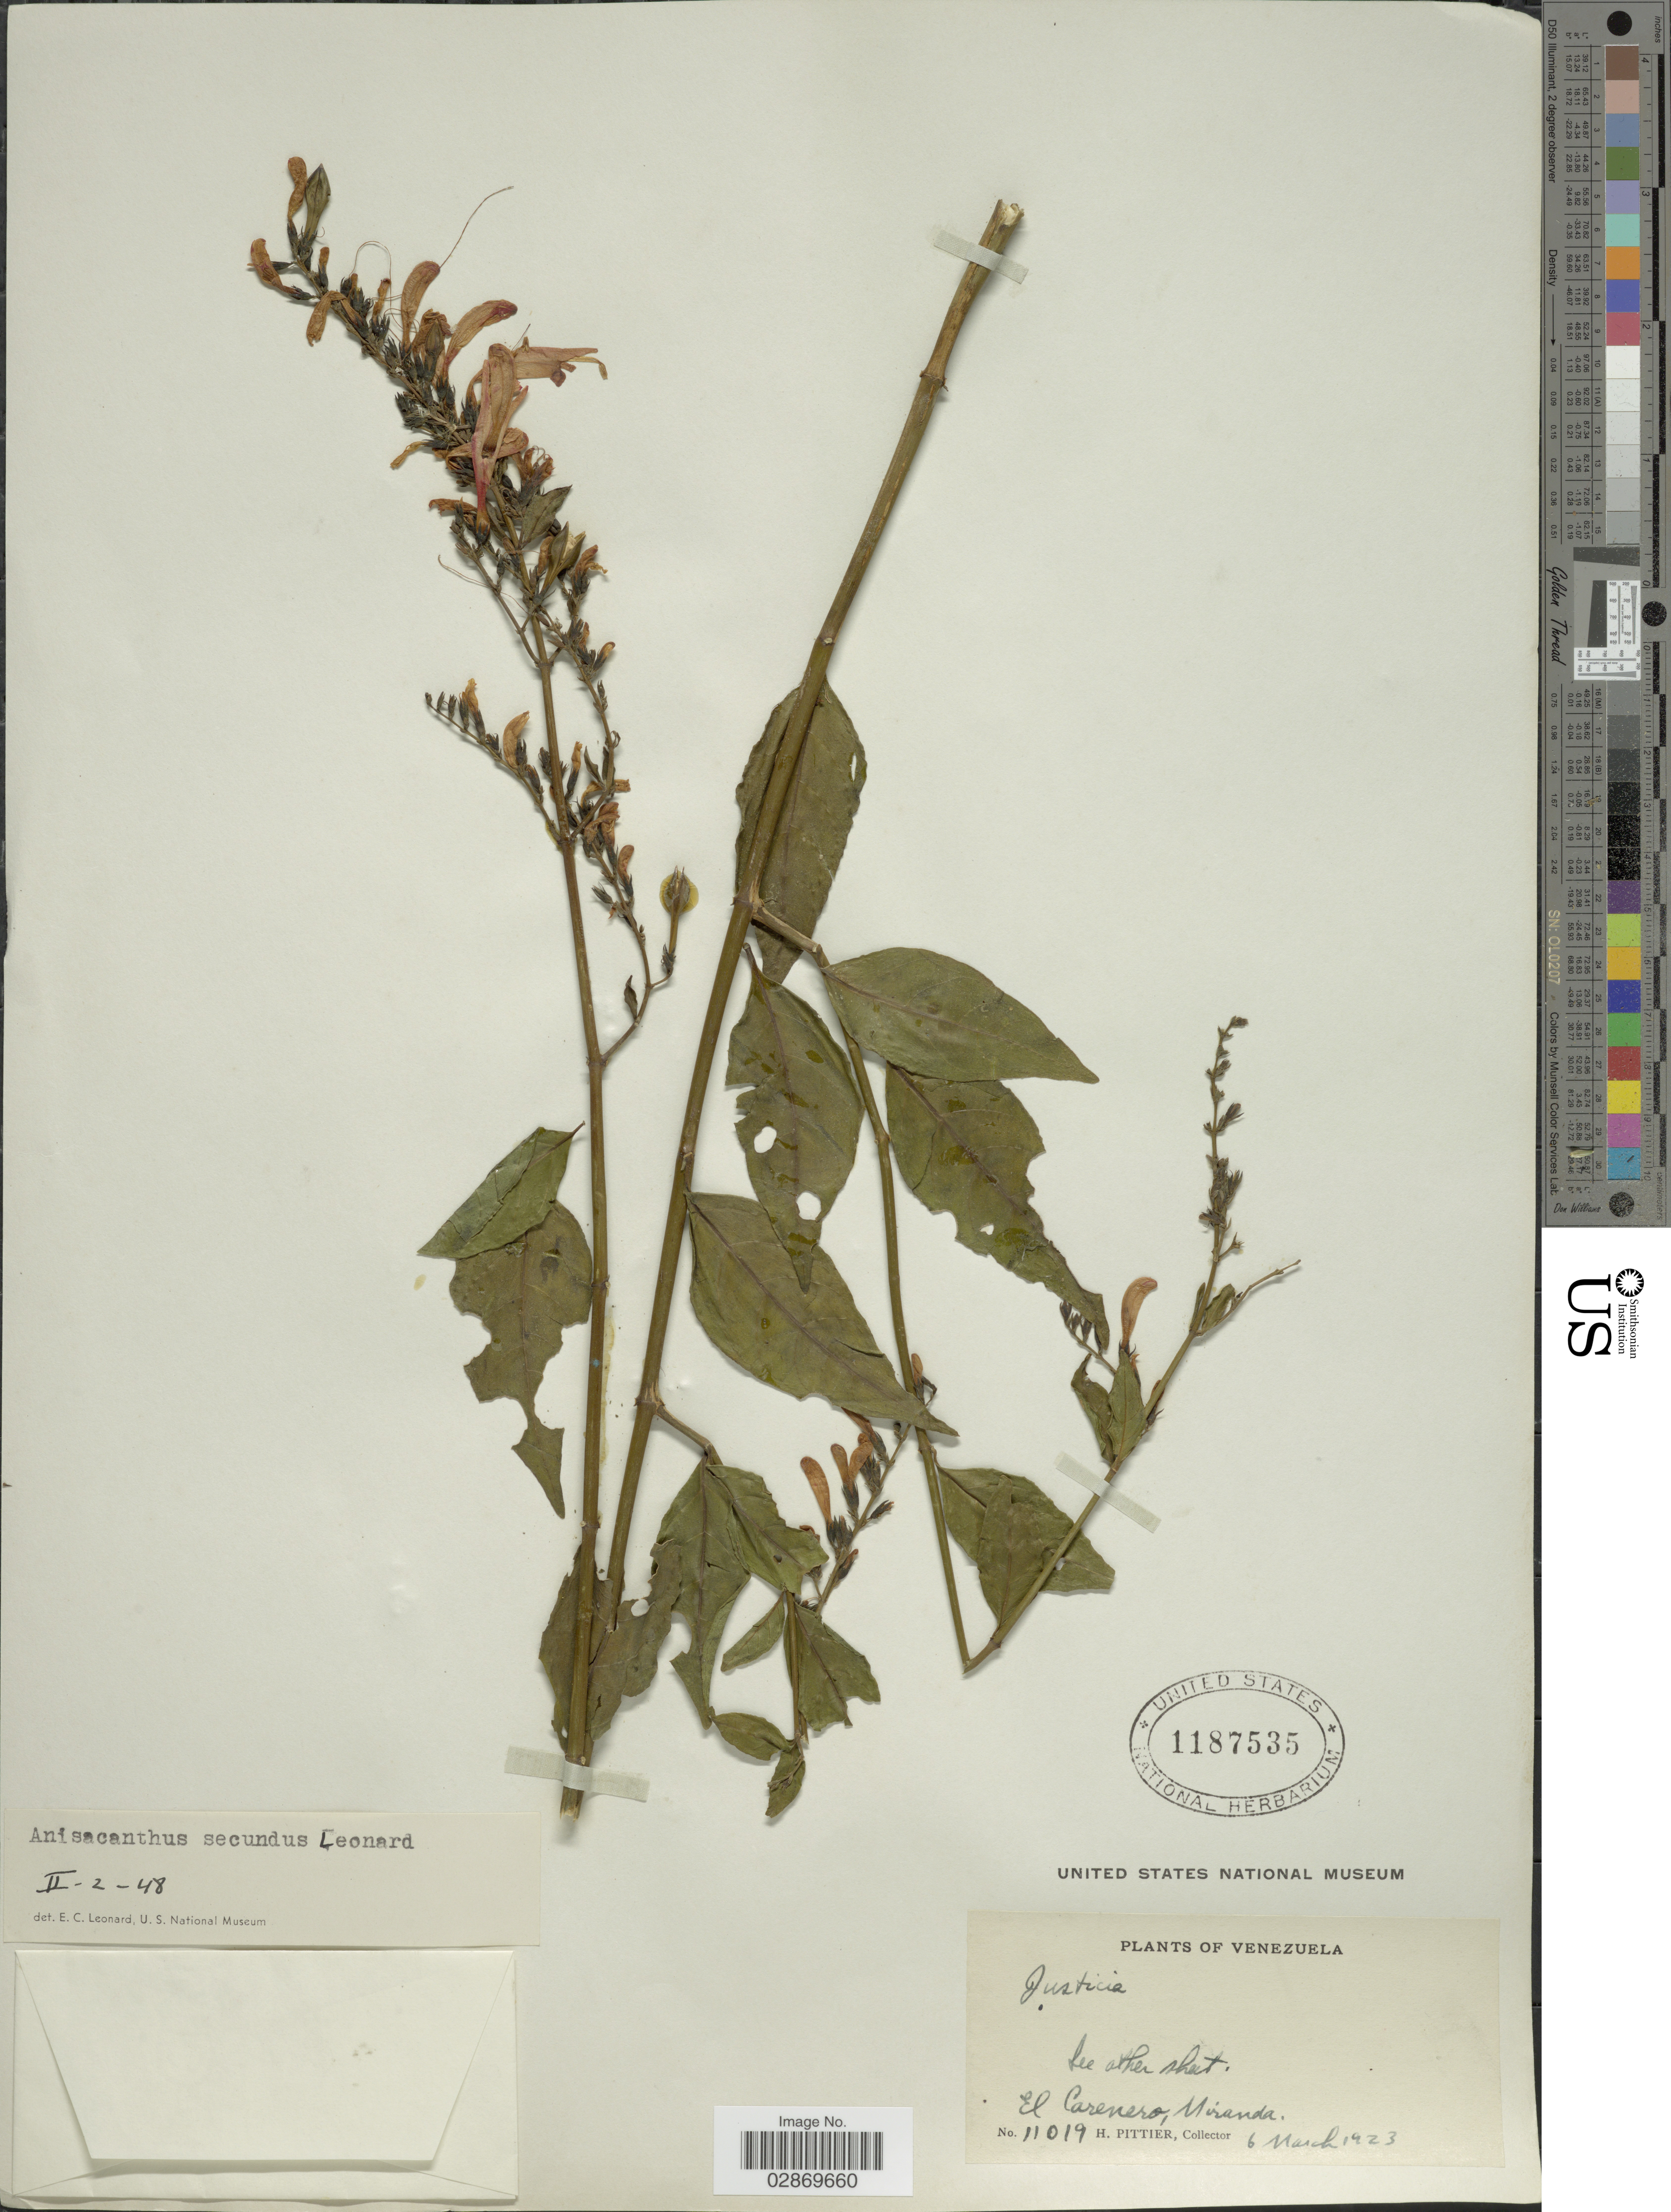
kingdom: Plantae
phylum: Tracheophyta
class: Magnoliopsida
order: Lamiales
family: Acanthaceae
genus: Anisacanthus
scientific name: Anisacanthus secundus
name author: Leonard in A.C. Sm.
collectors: H. F. Pittier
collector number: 11019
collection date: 1923-03-06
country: Venezuela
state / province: Miranda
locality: El Carenero.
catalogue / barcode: US 1187535